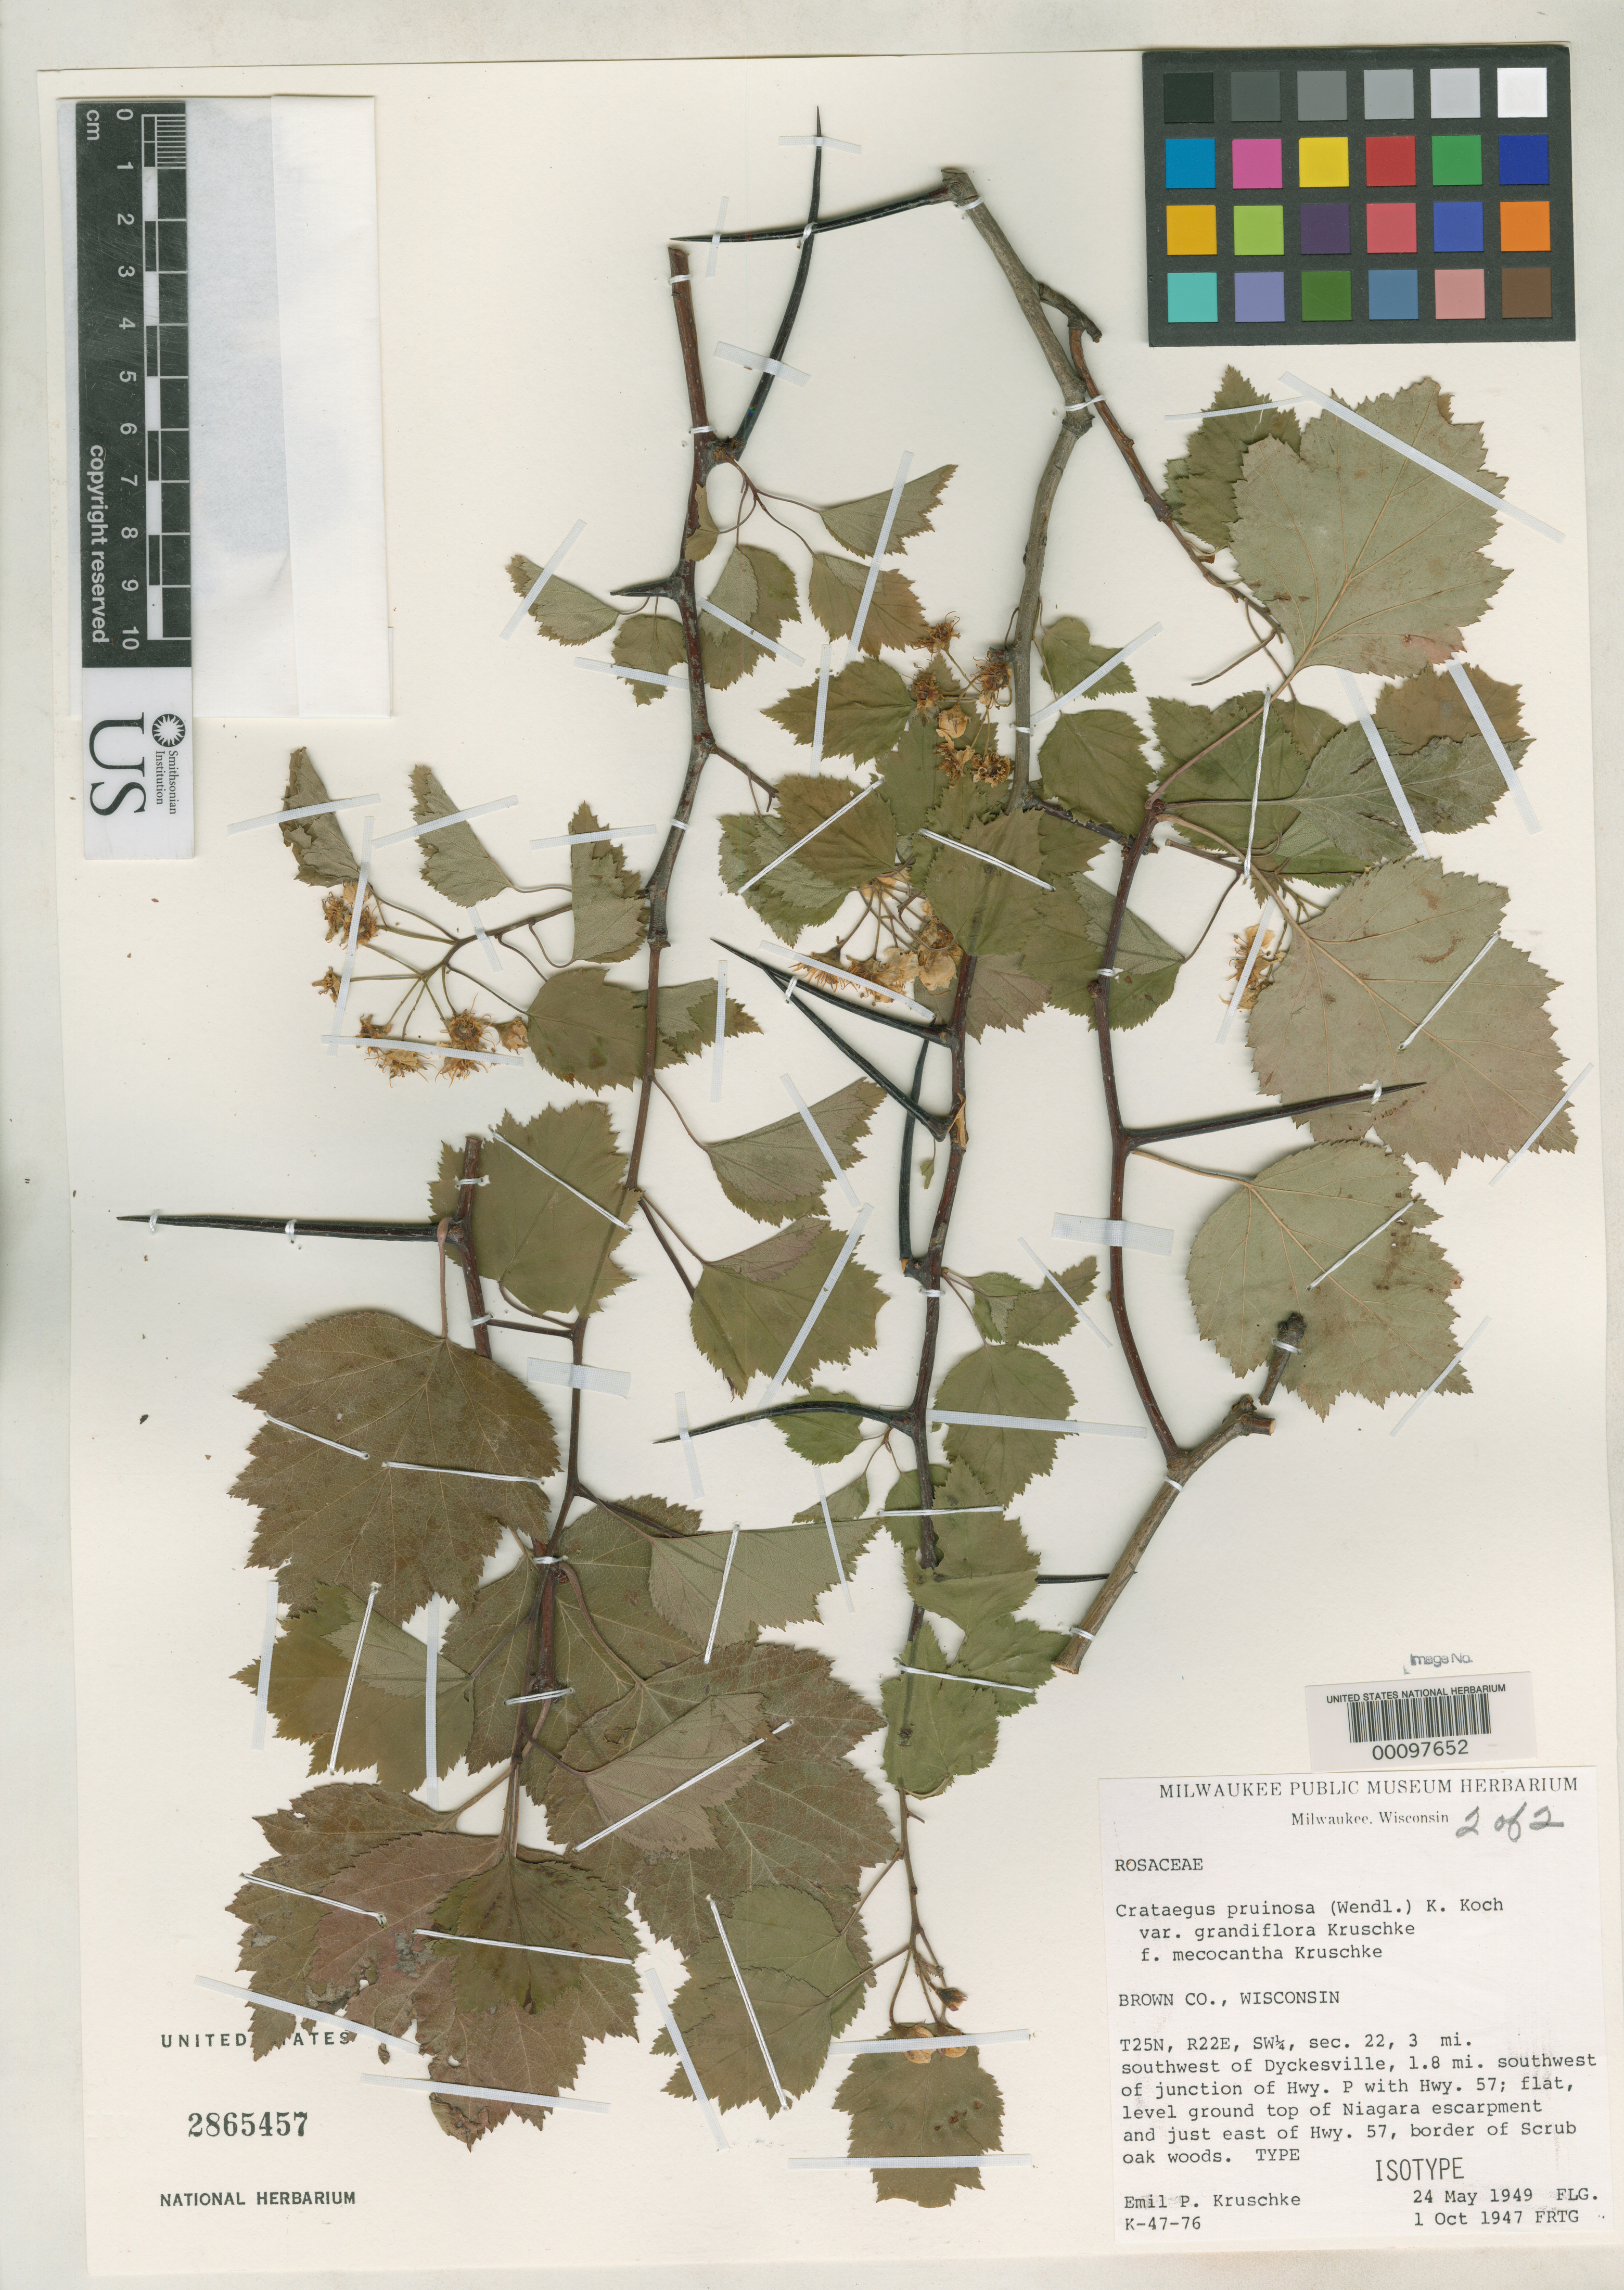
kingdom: Plantae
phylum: Tracheophyta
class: Magnoliopsida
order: Rosales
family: Rosaceae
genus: Crataegus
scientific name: Crataegus pruinosa f. mecocantha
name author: Kruschke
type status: Isotype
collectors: E. Kruschke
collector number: K-47-76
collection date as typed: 01 Oct 1947 and 24 May 1949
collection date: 1947-10-01,1949-05-24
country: United States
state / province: Wisconsin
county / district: Brown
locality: SW of Dyckesville.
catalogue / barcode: US 2865457